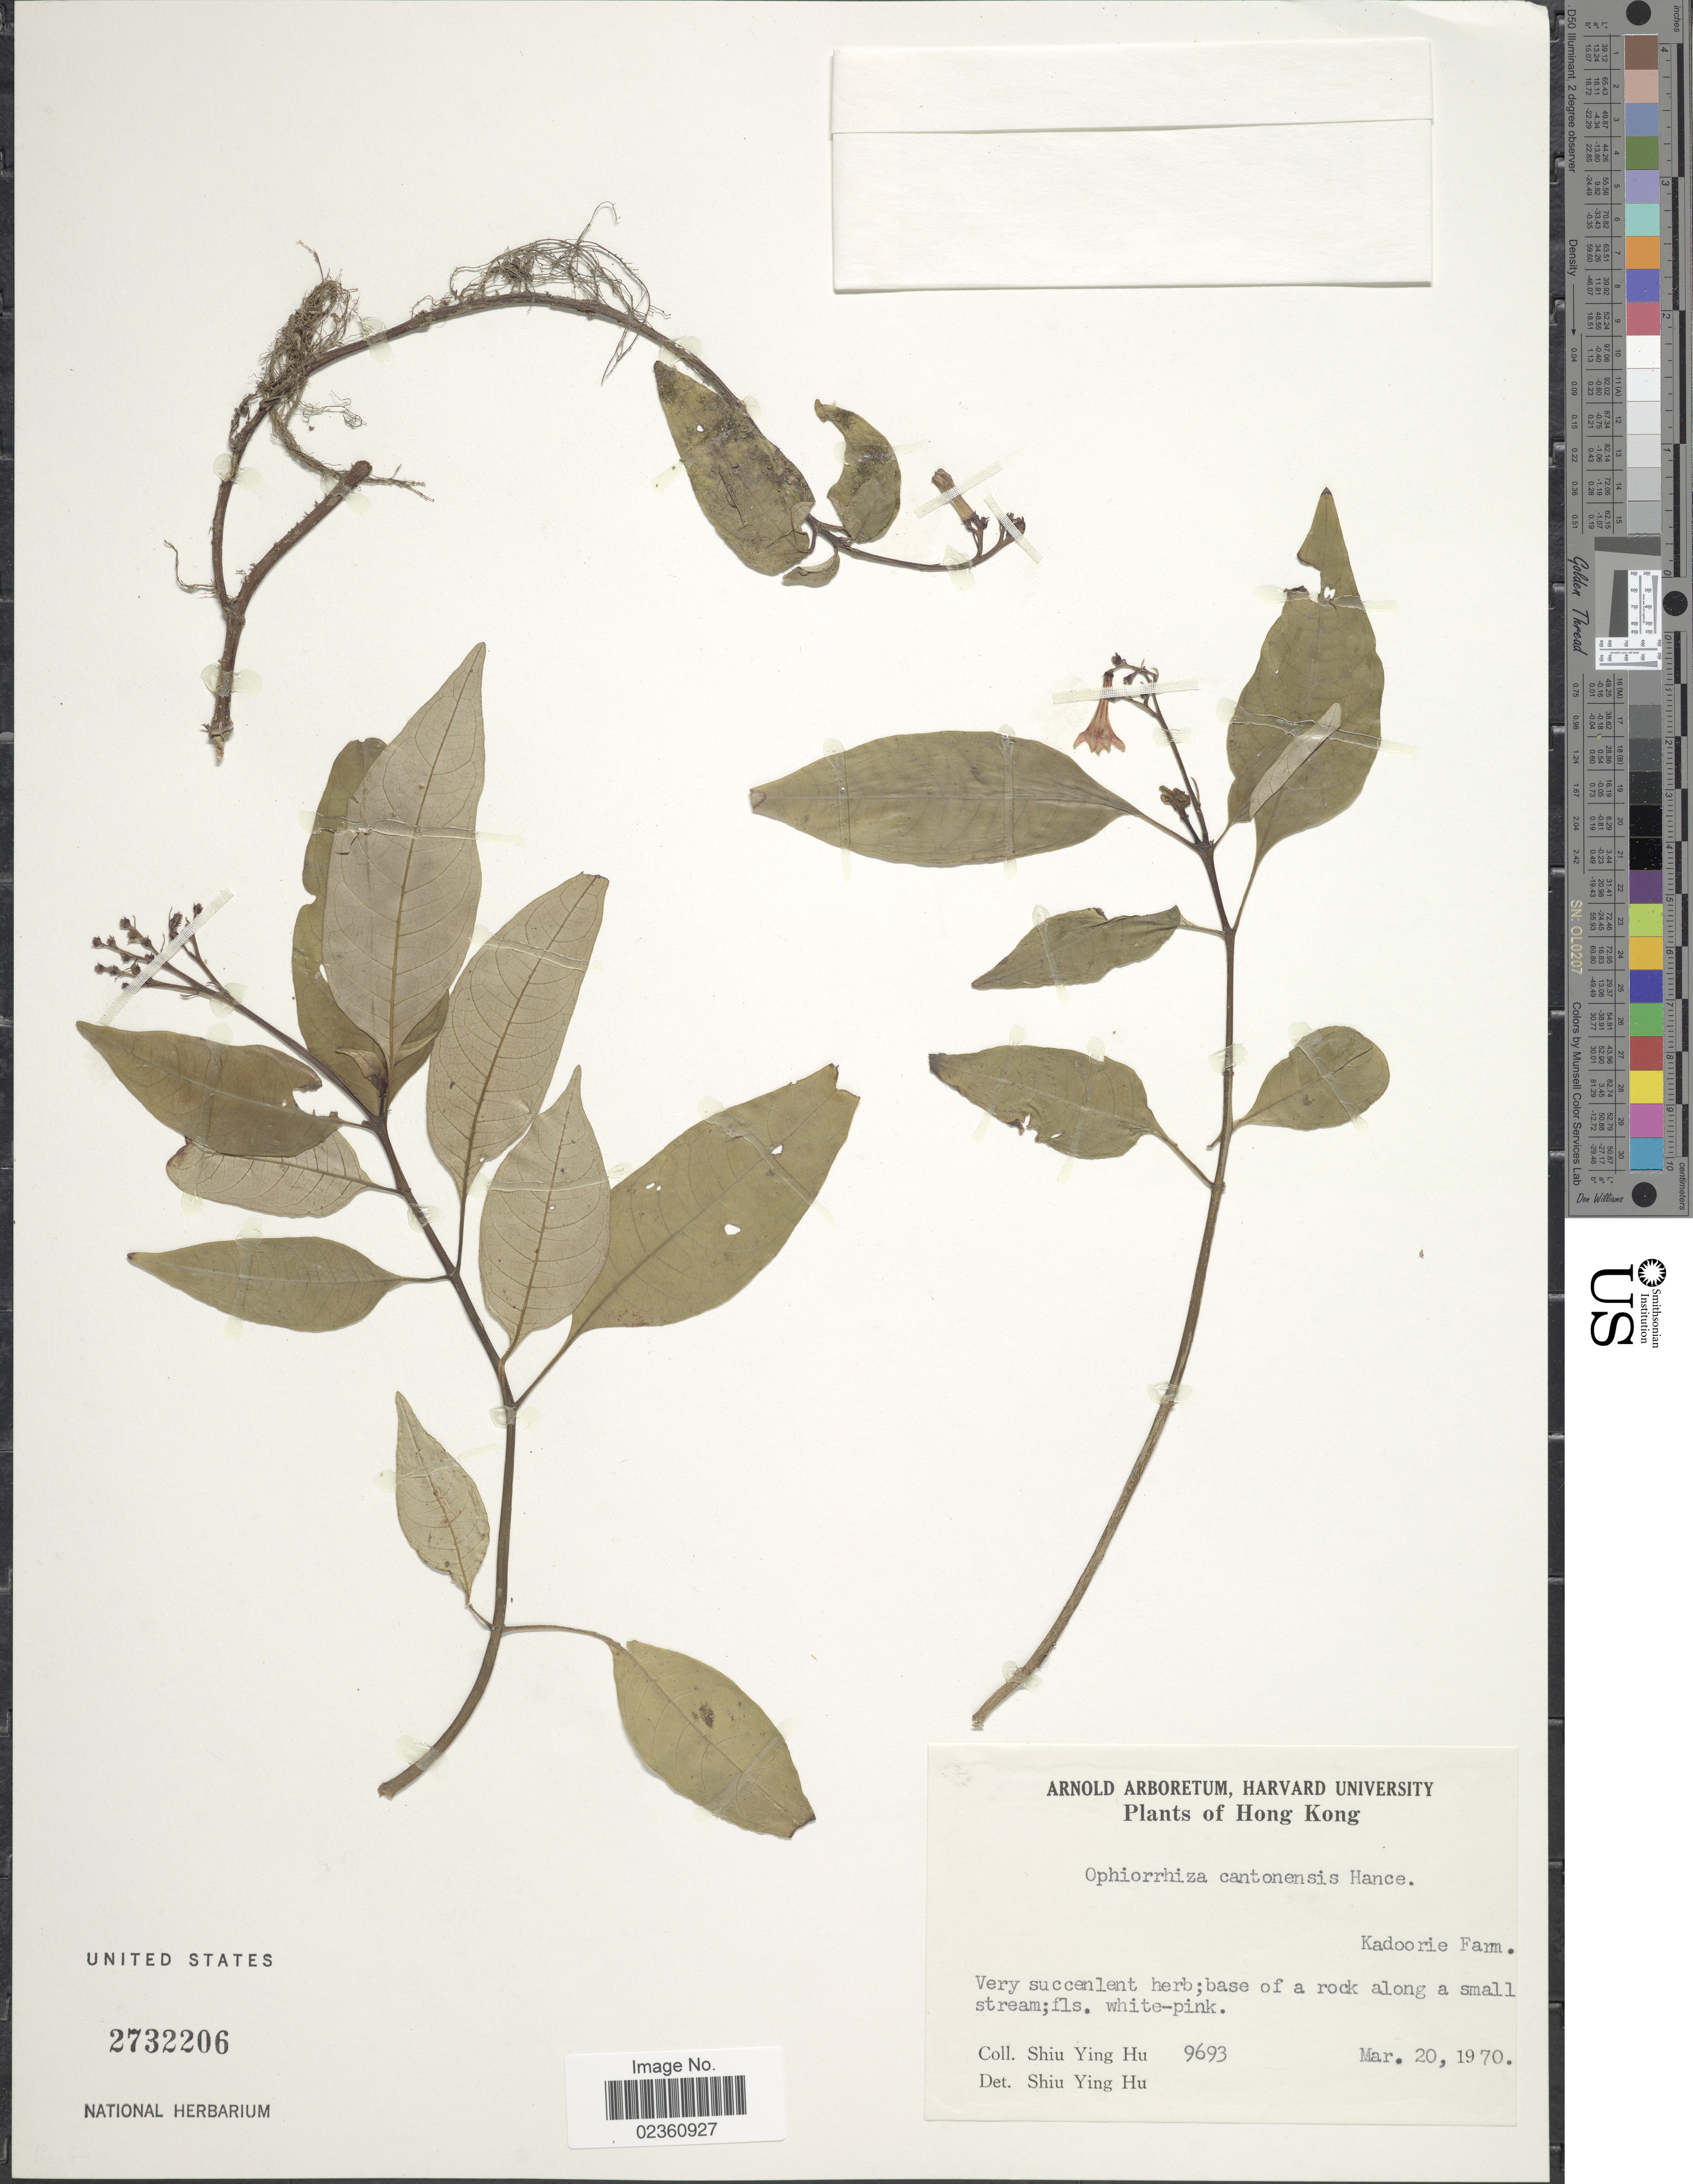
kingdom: Plantae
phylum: Tracheophyta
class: Magnoliopsida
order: Gentianales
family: Rubiaceae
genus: Ophiorrhiza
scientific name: Ophiorrhiza cantonensis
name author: Hance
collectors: S. Y. Hu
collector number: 9693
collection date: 1970-03-20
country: China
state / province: Hong Kong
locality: Kadoorie Fam; base of a rock along a small stream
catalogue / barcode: US 2732206